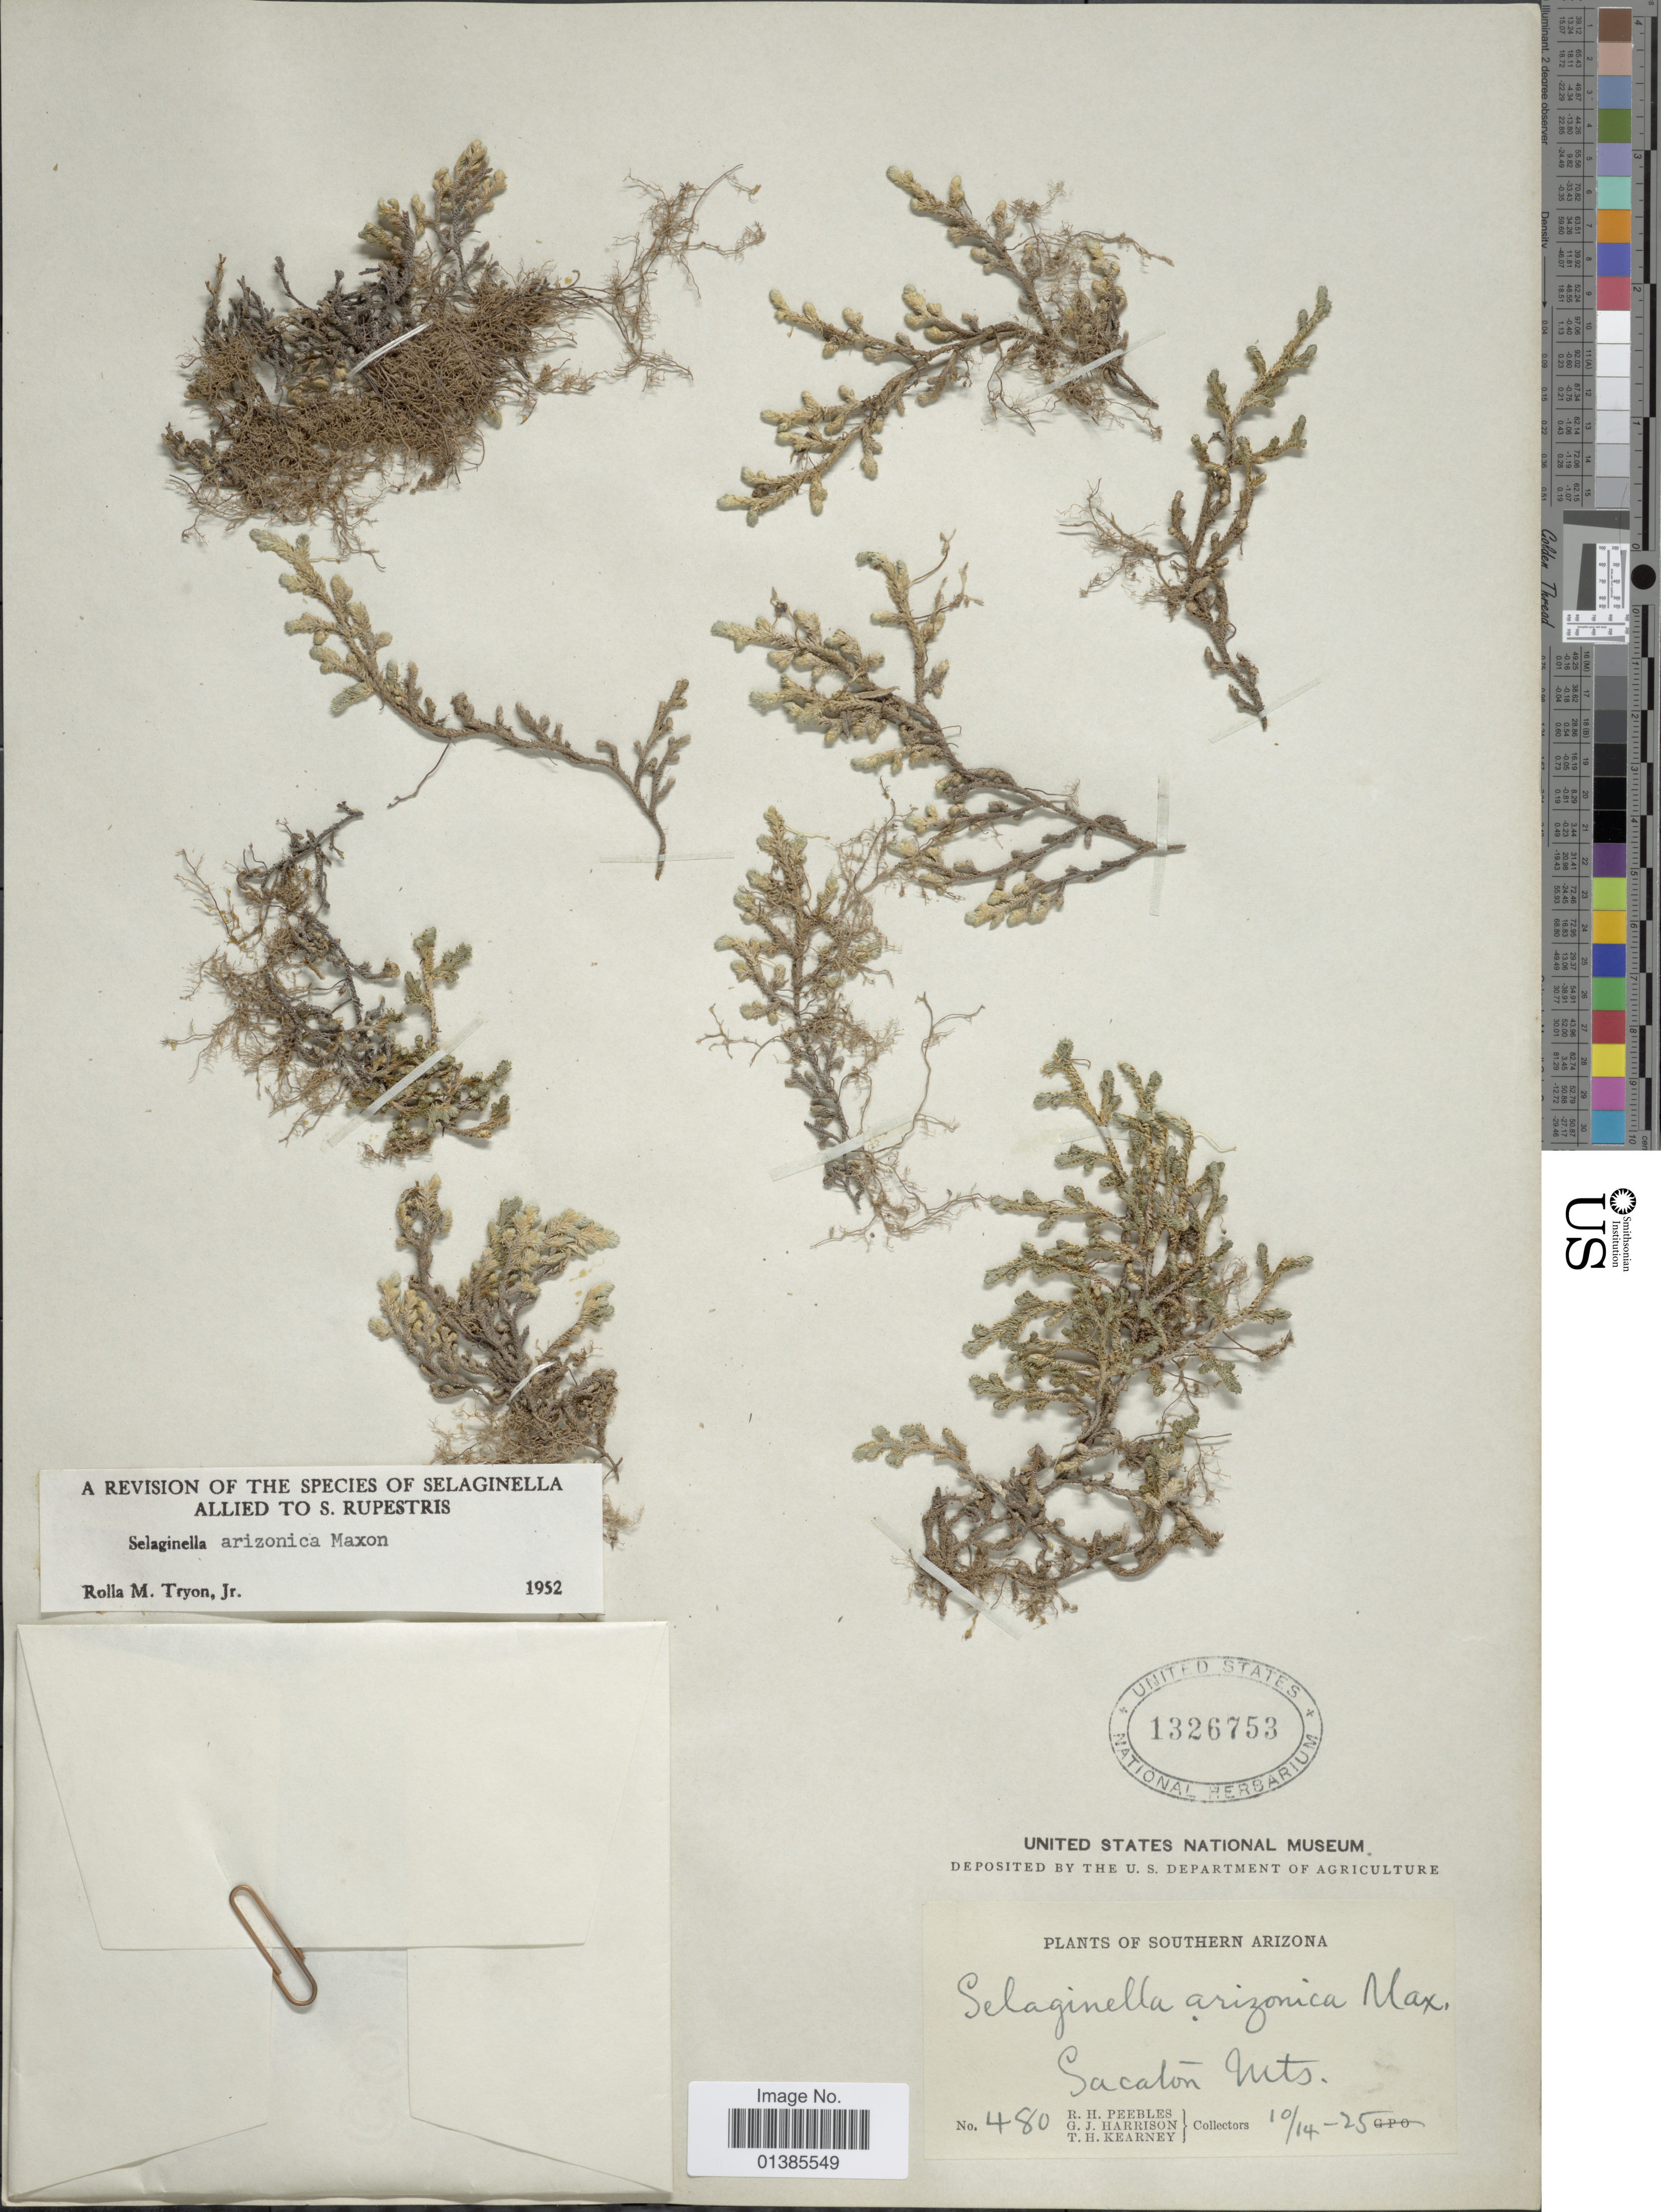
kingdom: Plantae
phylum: Tracheophyta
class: Lycopodiopsida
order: Selaginellales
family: Selaginellaceae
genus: Selaginella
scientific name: Selaginella arizonica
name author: Maxon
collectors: R. H. Peebles, G. J. Harrison & T. H. Kearney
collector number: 480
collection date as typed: Transcribed d/m/y: 14/10/25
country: United States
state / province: Arizona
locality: Southern Arizona. Sacaton Mts.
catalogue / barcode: US 1326753